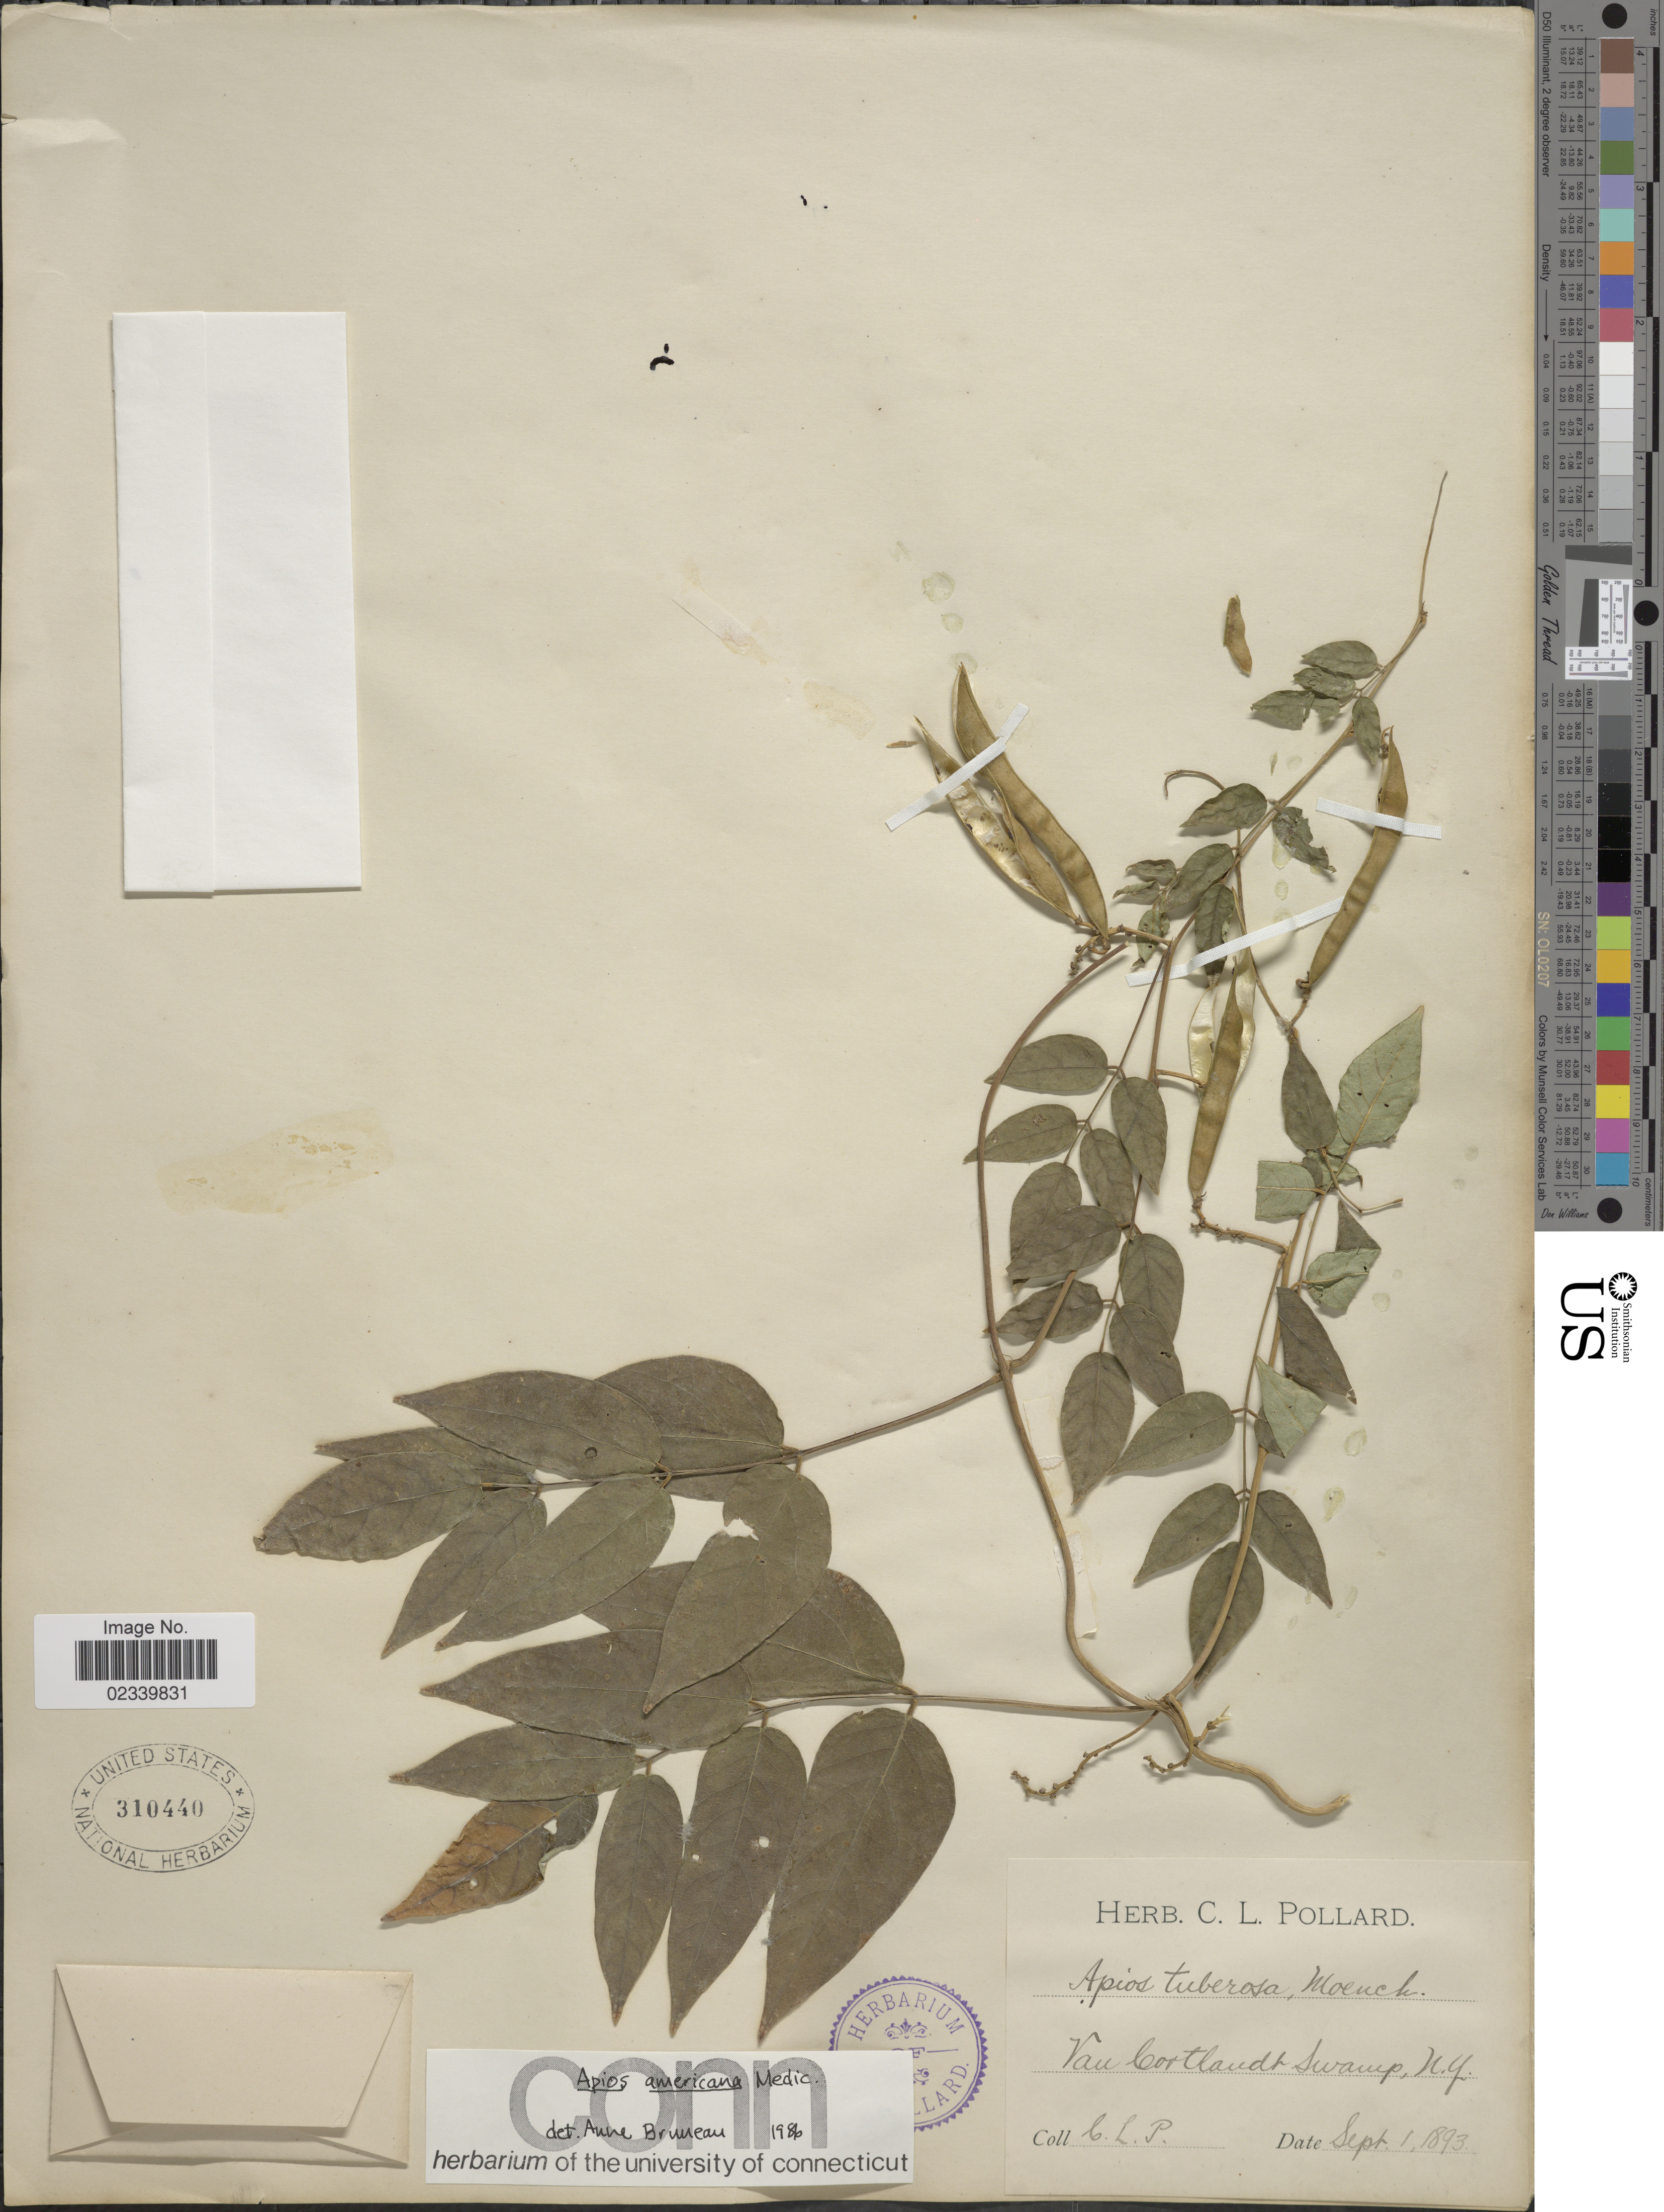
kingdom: Plantae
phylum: Tracheophyta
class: Magnoliopsida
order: Fabales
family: Fabaceae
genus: Apios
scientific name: Apios americana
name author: Medik.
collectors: C. L. Pollard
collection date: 1893-09-01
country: United States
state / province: New York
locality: Vau Cortlandt Swamp. N.Y.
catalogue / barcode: US 310440